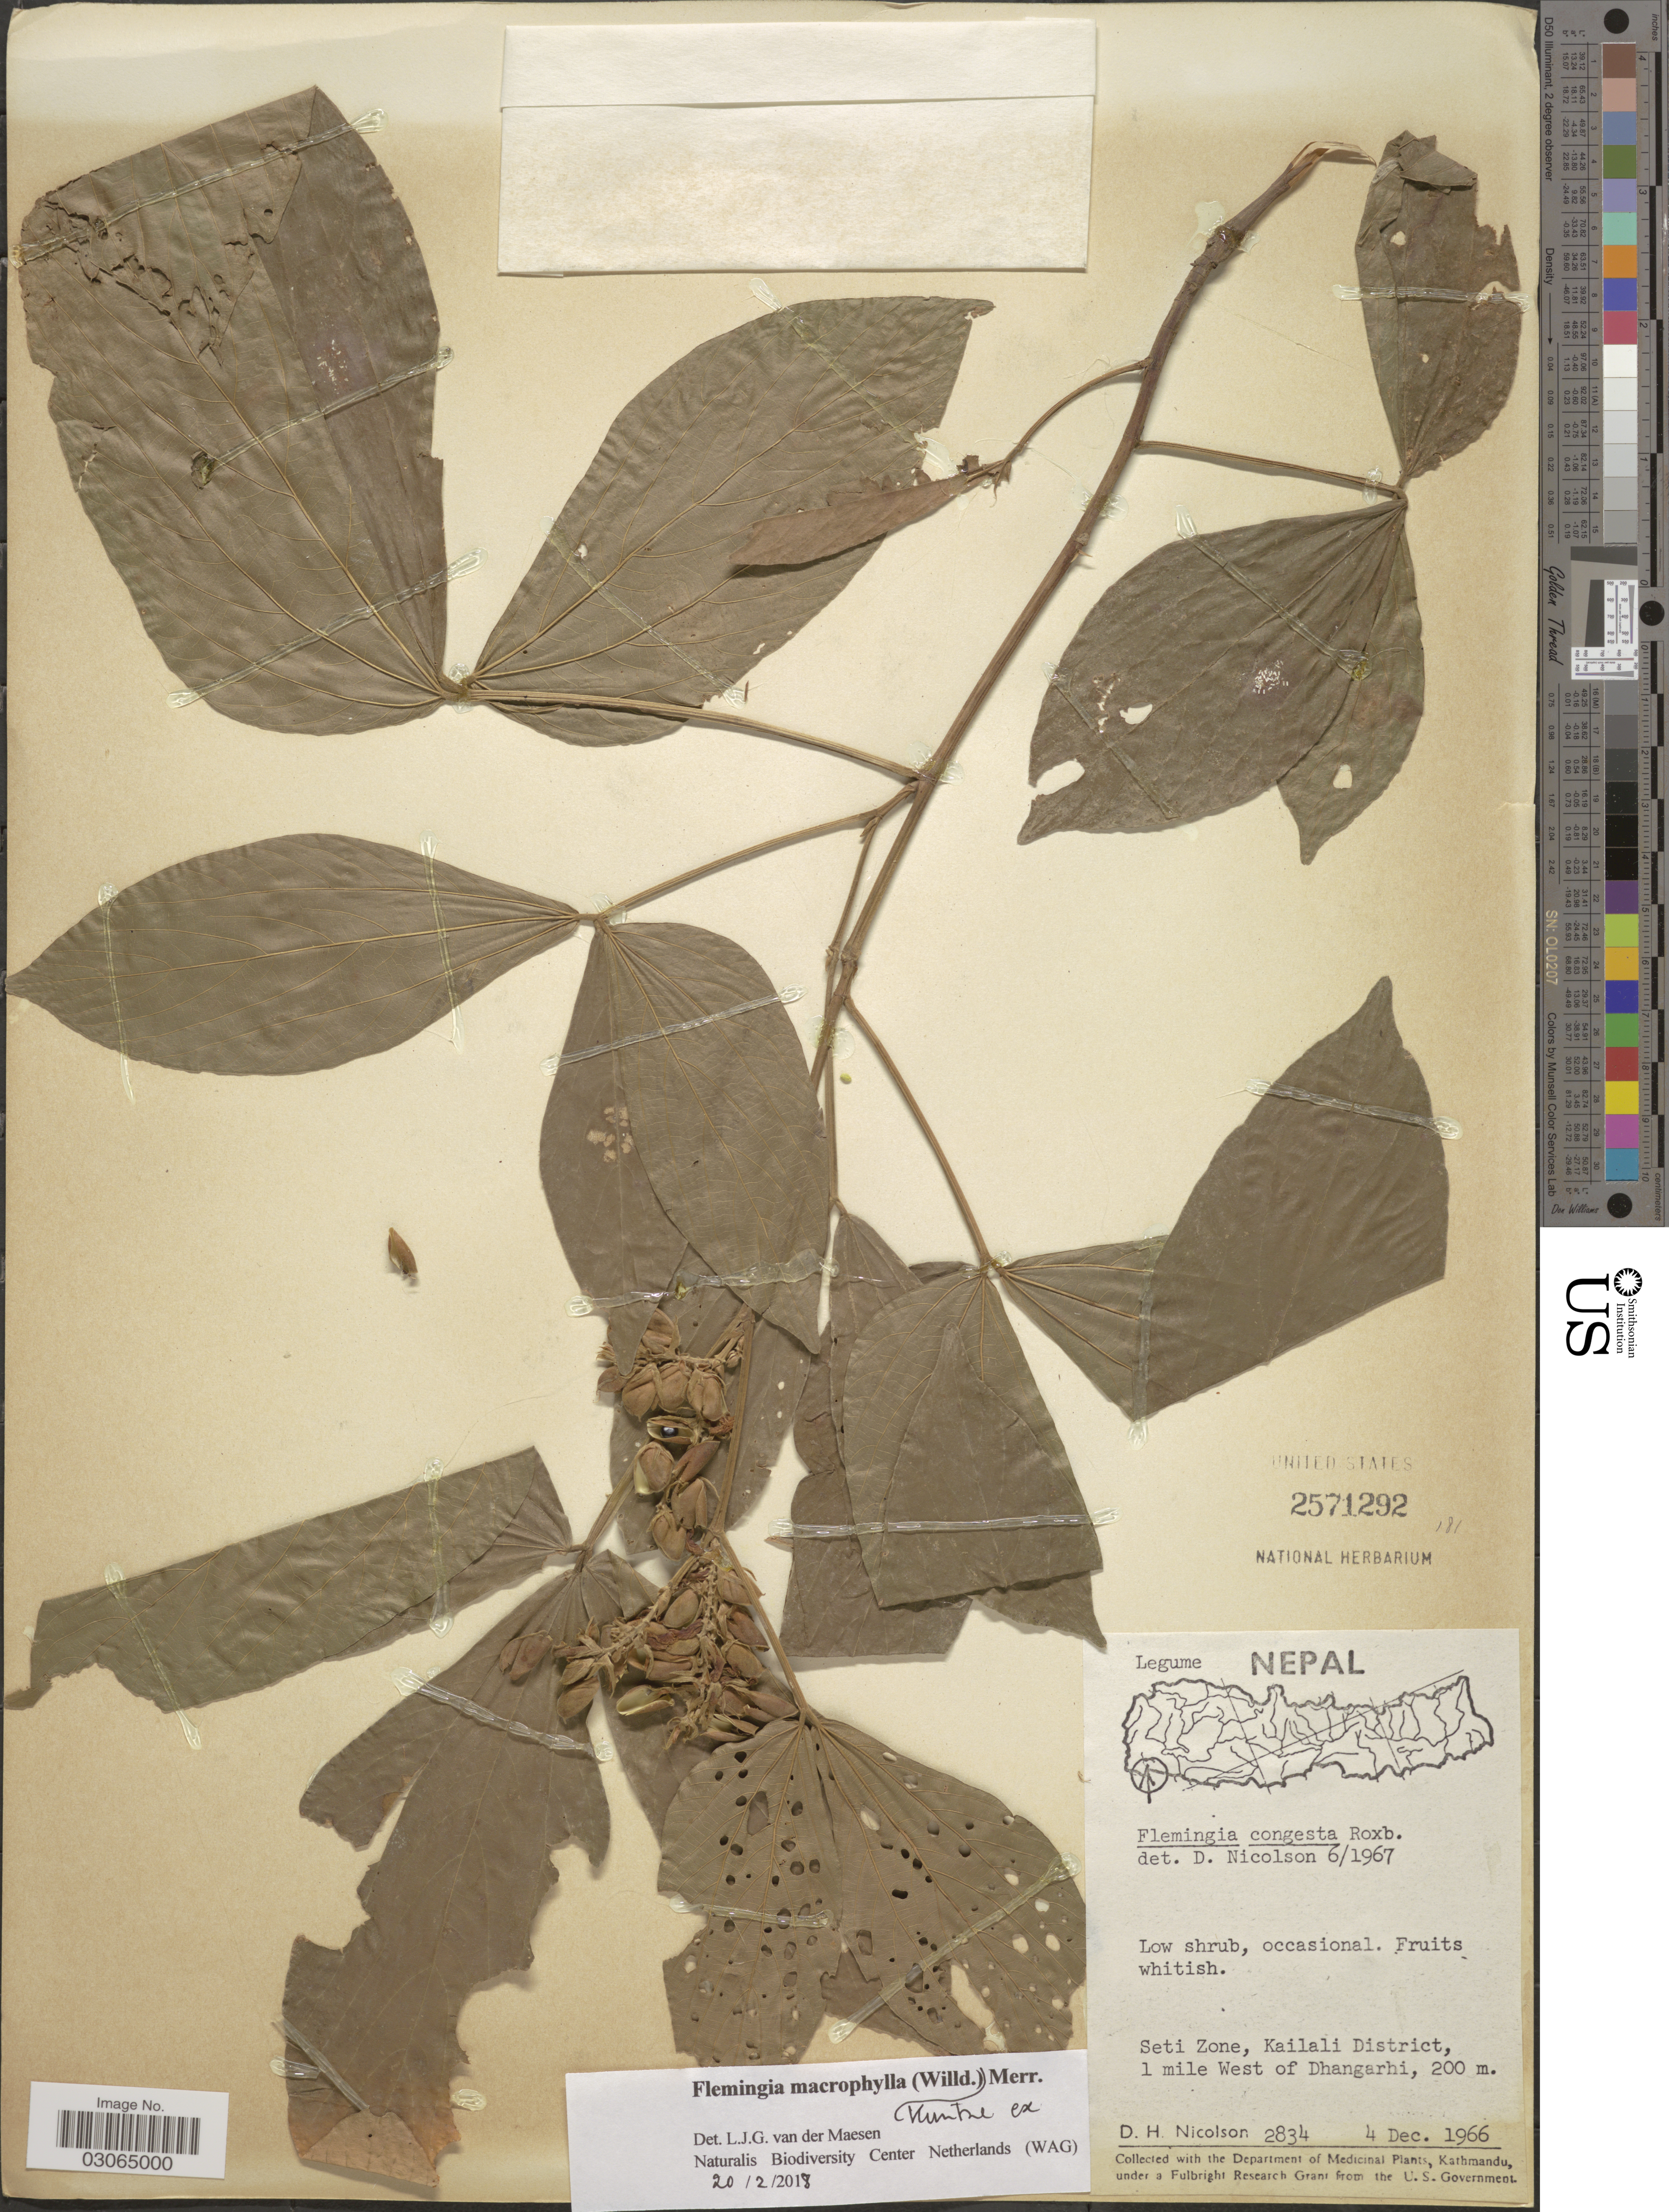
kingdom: Plantae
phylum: Tracheophyta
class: Magnoliopsida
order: Fabales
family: Fabaceae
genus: Flemingia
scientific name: Flemingia macrophylla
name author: (Willd.) Kuntze ex Merr.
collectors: D. H. Nicolson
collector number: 2834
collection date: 1966-12-04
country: Nepal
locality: Seti Zone, Kailali District, 1 mile West of Dhangarhi.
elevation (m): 200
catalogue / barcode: US 2571292